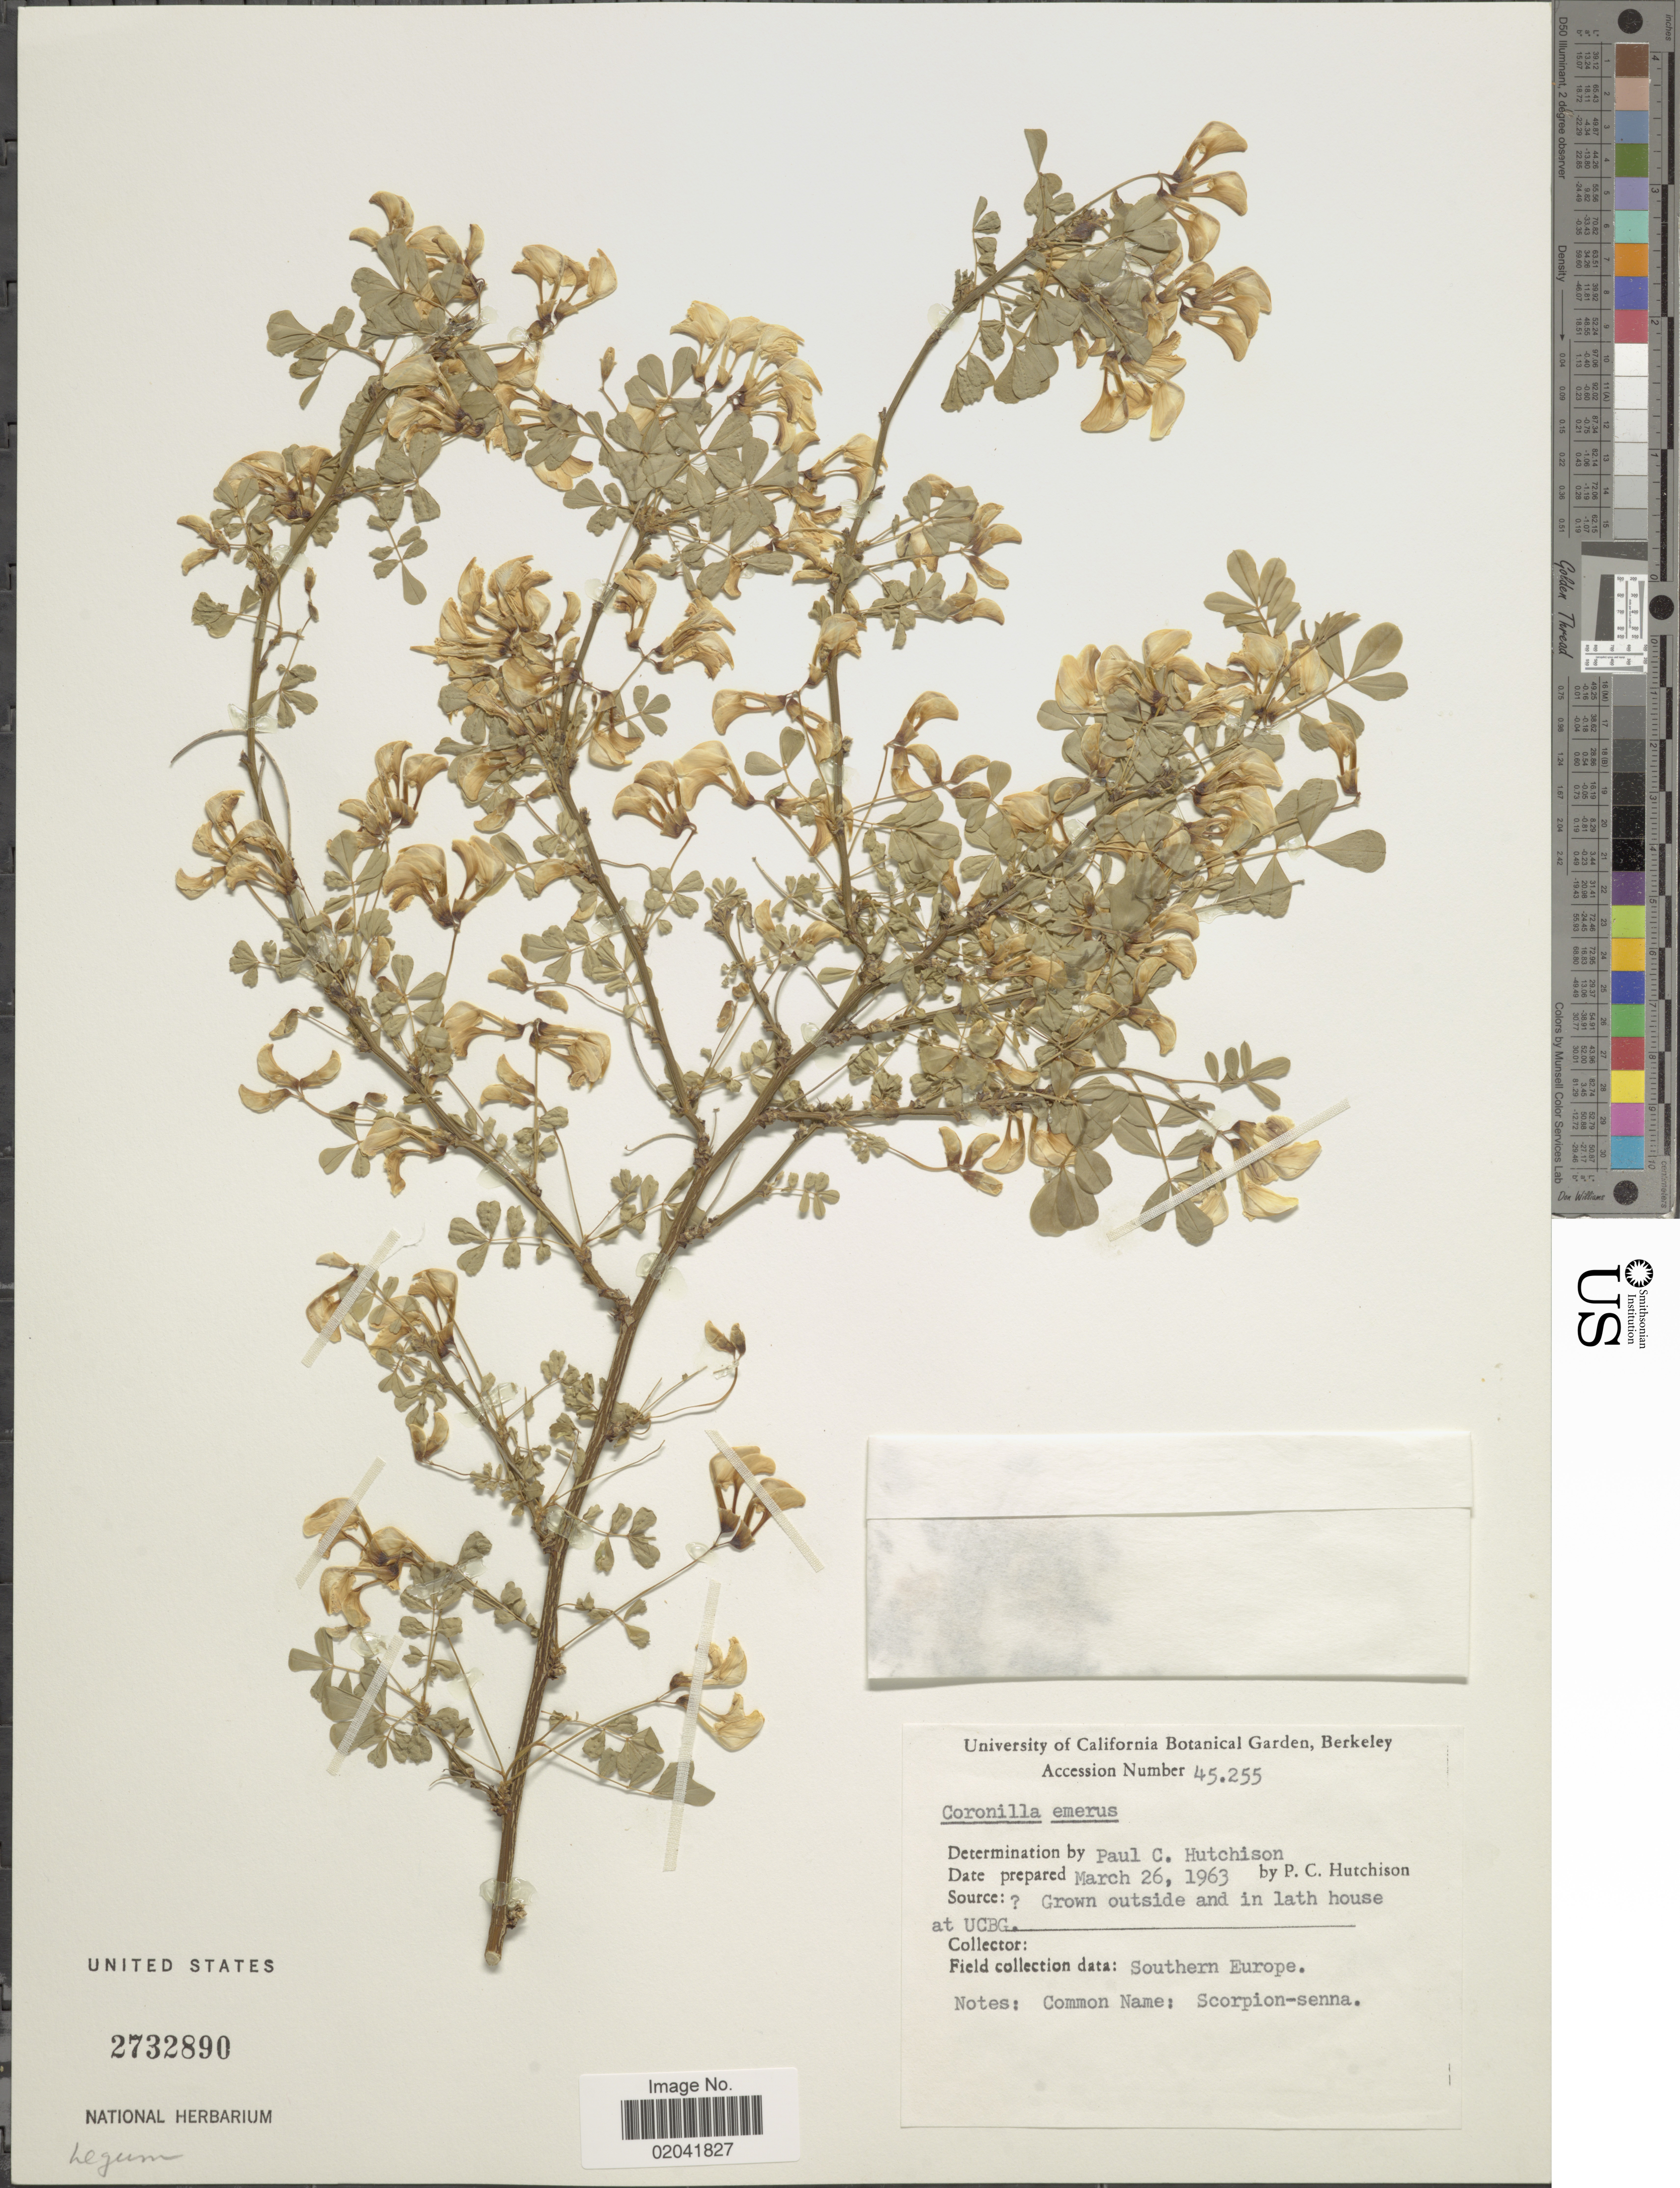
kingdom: Plantae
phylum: Tracheophyta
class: Magnoliopsida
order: Fabales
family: Fabaceae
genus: Coronilla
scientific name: Coronilla emerus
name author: L.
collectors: P. C. Hutchison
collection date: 1963-03-26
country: United States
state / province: California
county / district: Alameda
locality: University of California Botanical Garden, berkeley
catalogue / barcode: US 2732890